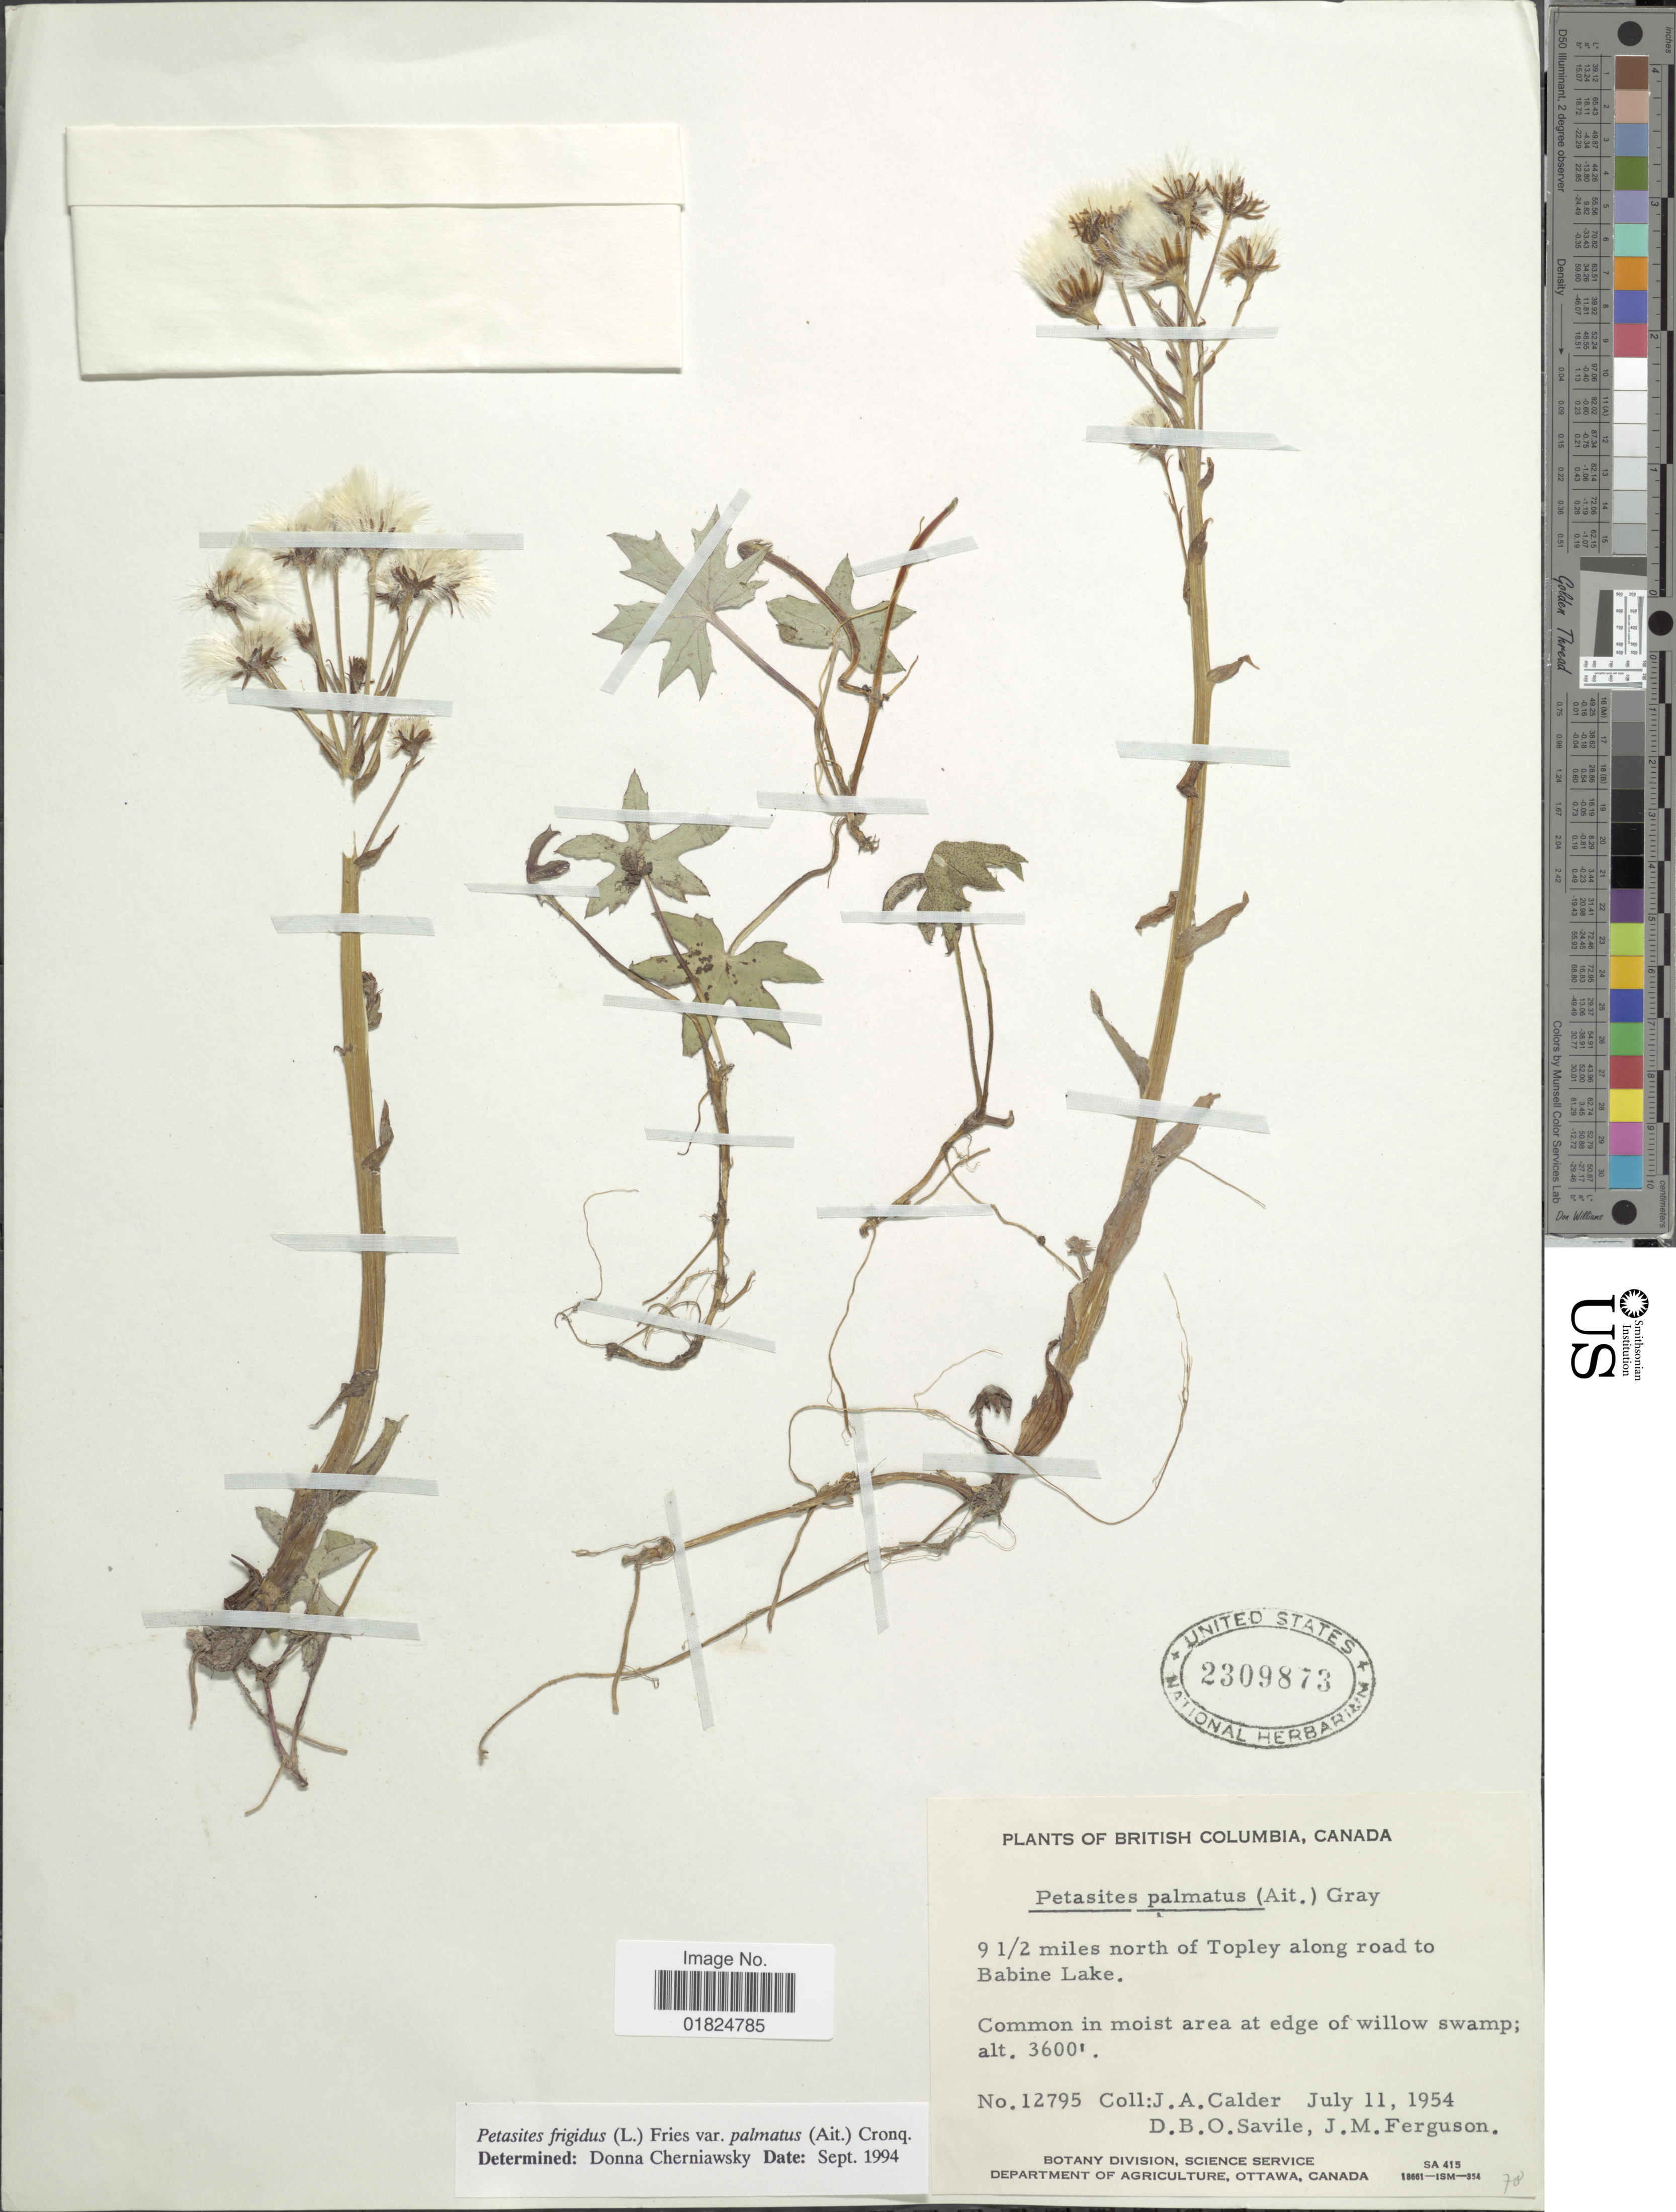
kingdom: Plantae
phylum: Tracheophyta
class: Magnoliopsida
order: Asterales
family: Asteraceae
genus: Petasites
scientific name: Petasites frigidus var. palmatus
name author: (Aiton) Cody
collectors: J. A. Calder, D. Savile & J. M. Ferguson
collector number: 12795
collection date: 1954-07-11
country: Canada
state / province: British Columbia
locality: British Columbia, Canada. 9 1/2 miles north of Topley along road Babine Lake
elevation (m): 1097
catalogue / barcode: US 2309873